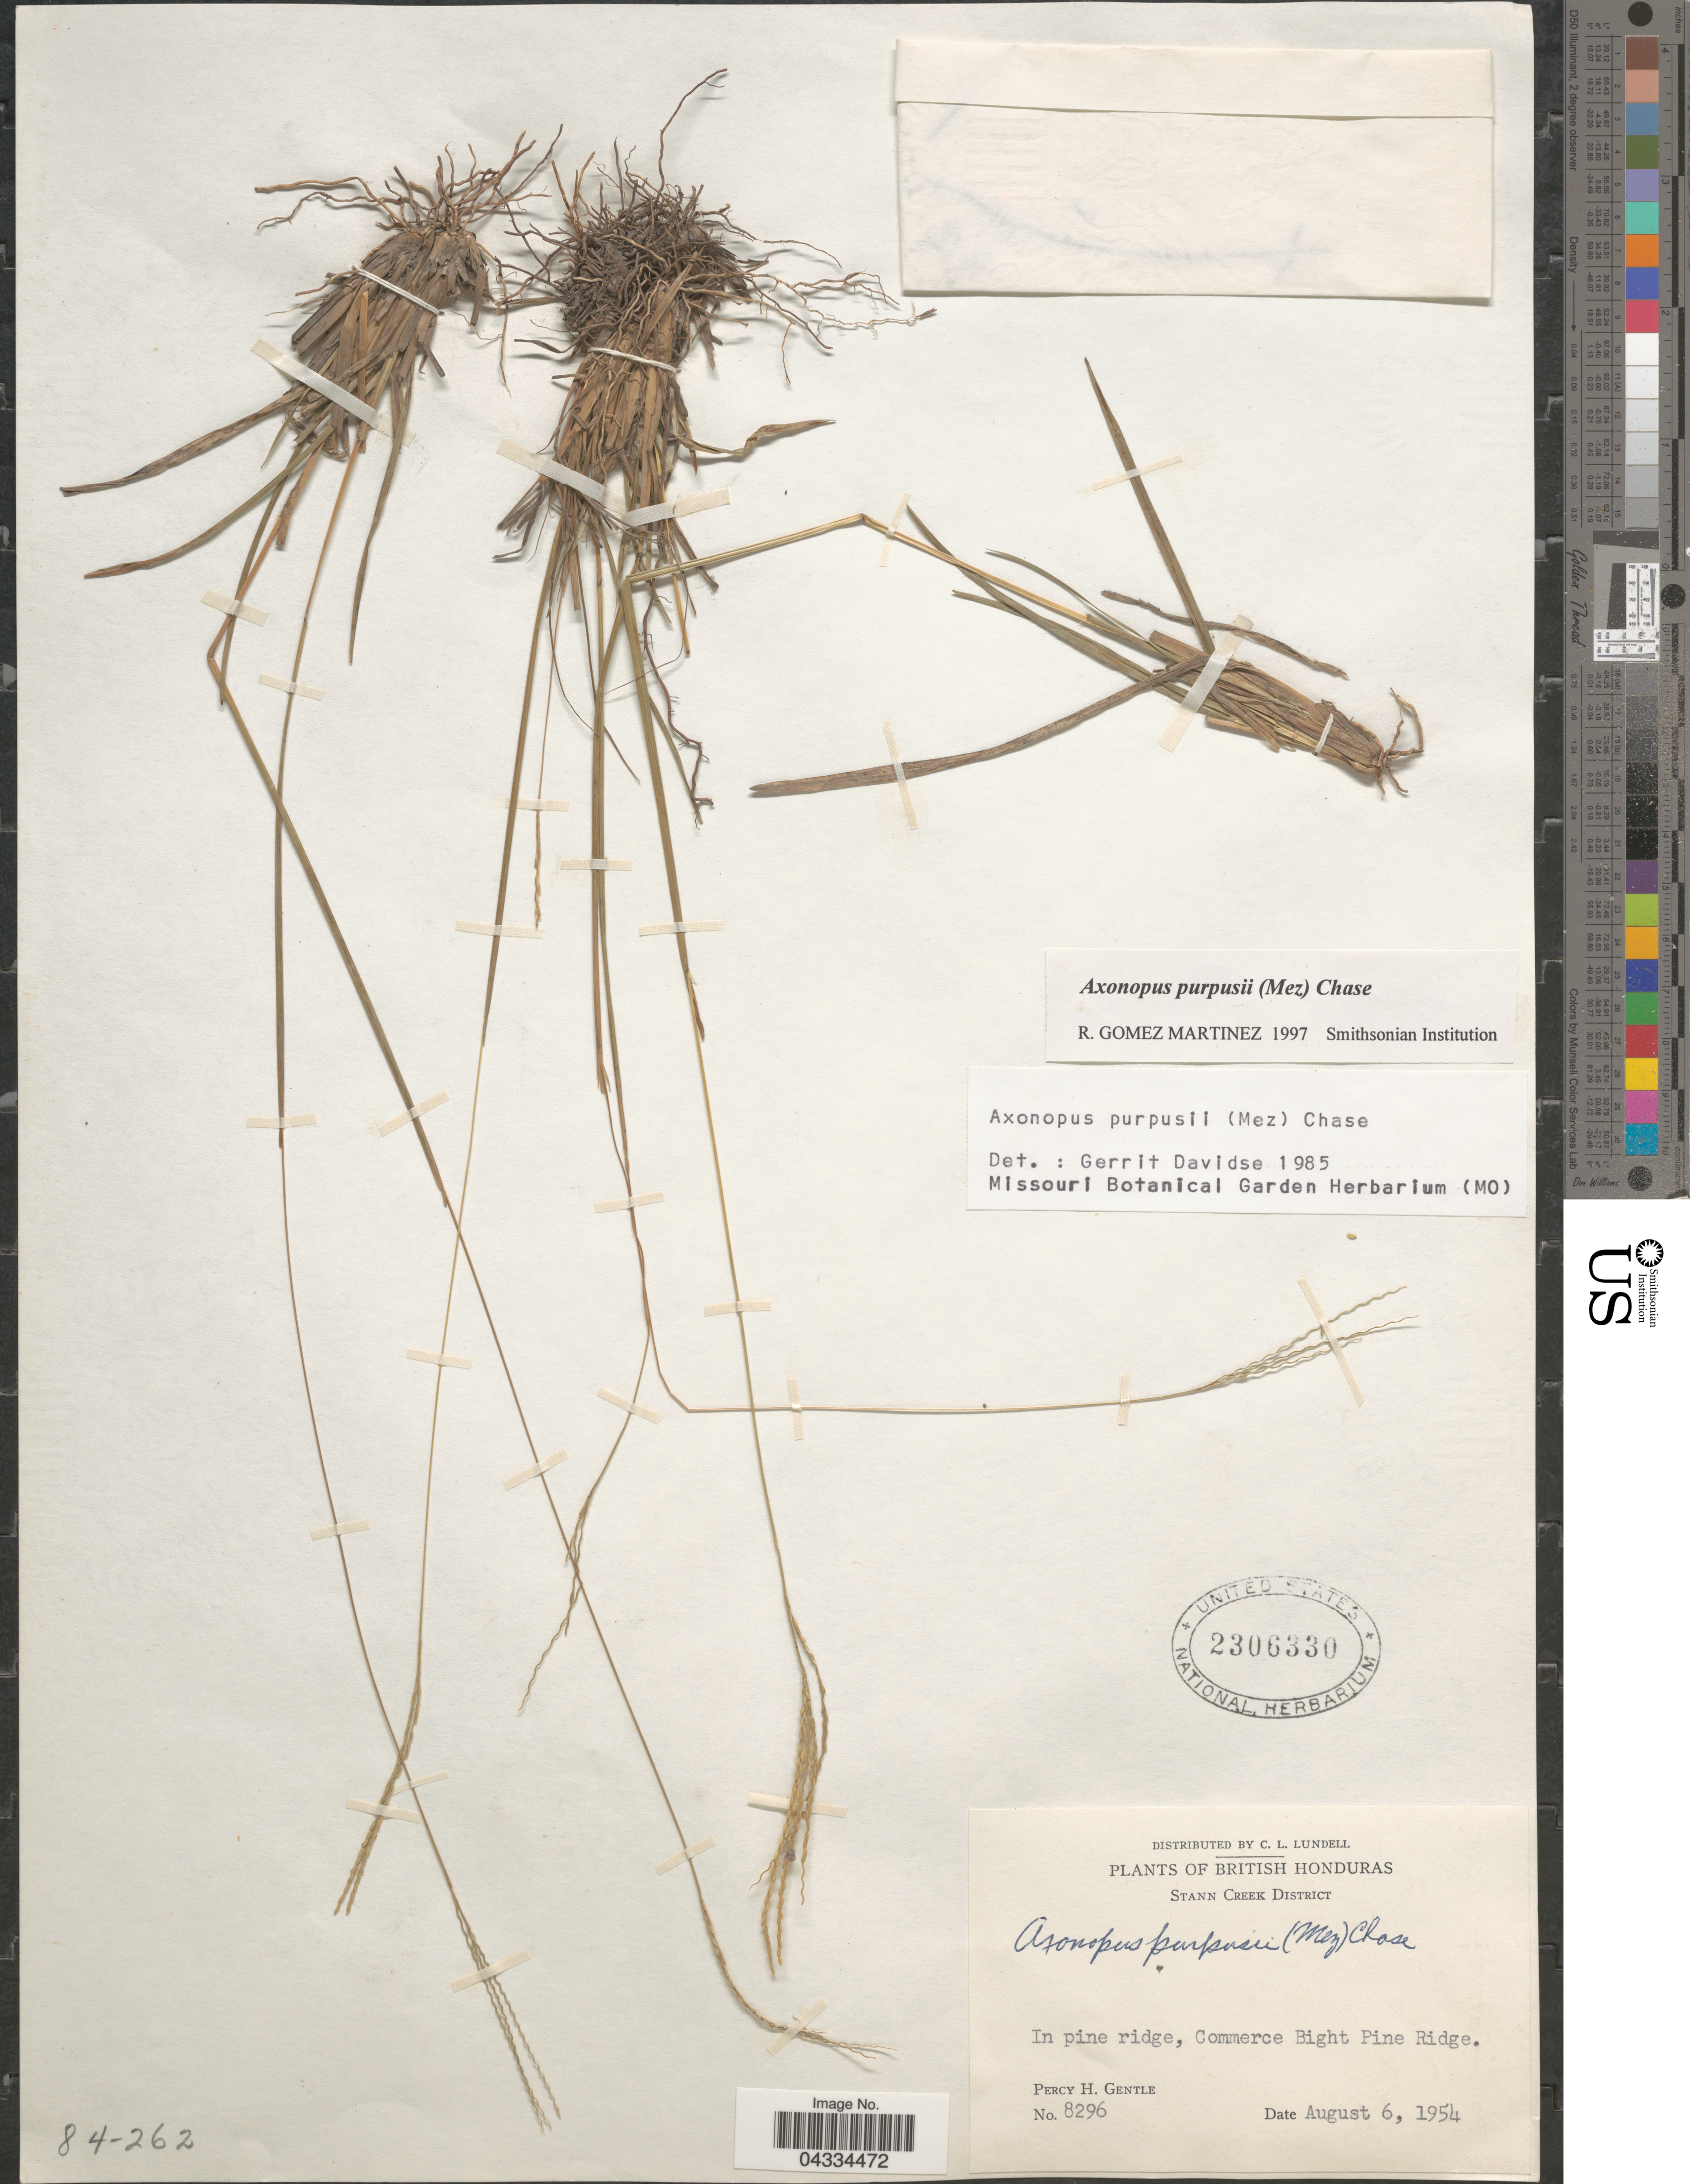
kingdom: Plantae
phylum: Tracheophyta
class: Liliopsida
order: Poales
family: Poaceae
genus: Axonopus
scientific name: Axonopus purpusii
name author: (Mez) Chase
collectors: P. H. Gentle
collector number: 8296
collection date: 1954-08-06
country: Belize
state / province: Stann Creek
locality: British Honduras. Stann Creek District. In pine ridge, Commerce Bight Pine Ridge.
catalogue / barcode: US 2306330